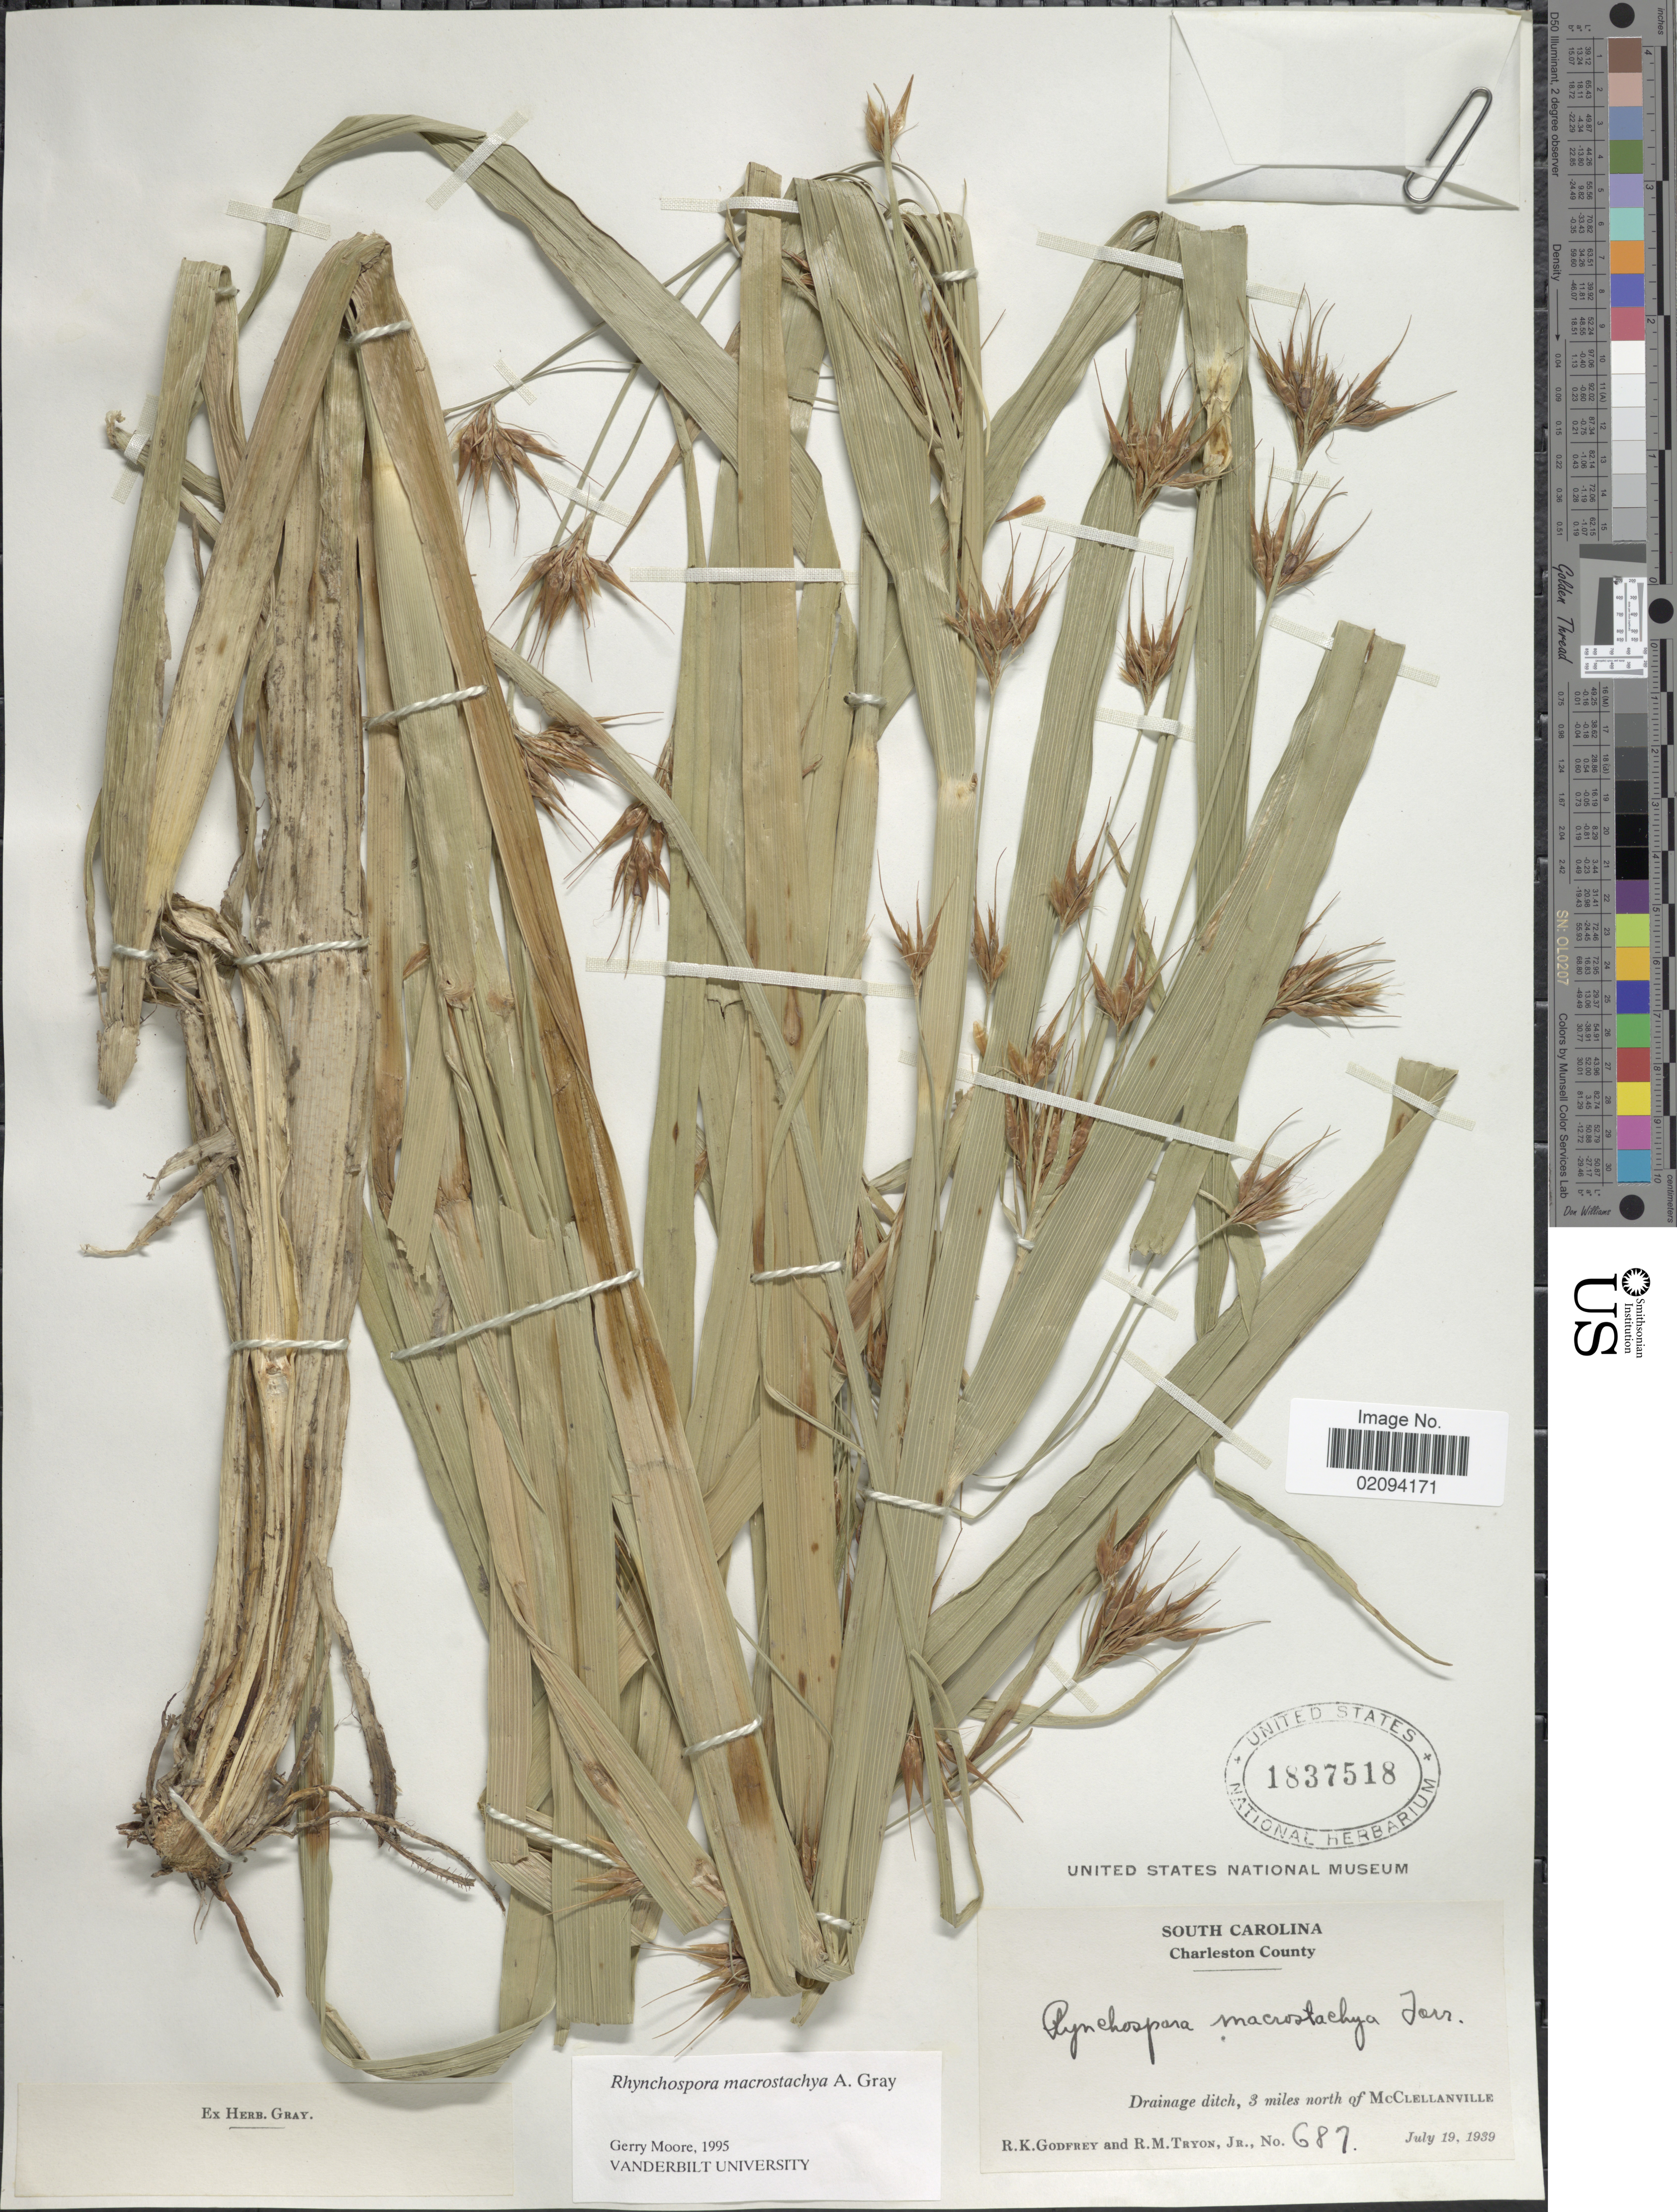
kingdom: Plantae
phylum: Tracheophyta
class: Liliopsida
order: Poales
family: Cyperaceae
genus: Rhynchospora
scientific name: Rhynchospora macrostachya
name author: Torr. ex A. Gray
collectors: R. K. Godfrey & R. M. Tryon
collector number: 687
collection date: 1939-07-19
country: United States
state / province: South Carolina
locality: Charleston County. Drainage ditch, 3 miles north of McClellanville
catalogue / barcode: US 1837518